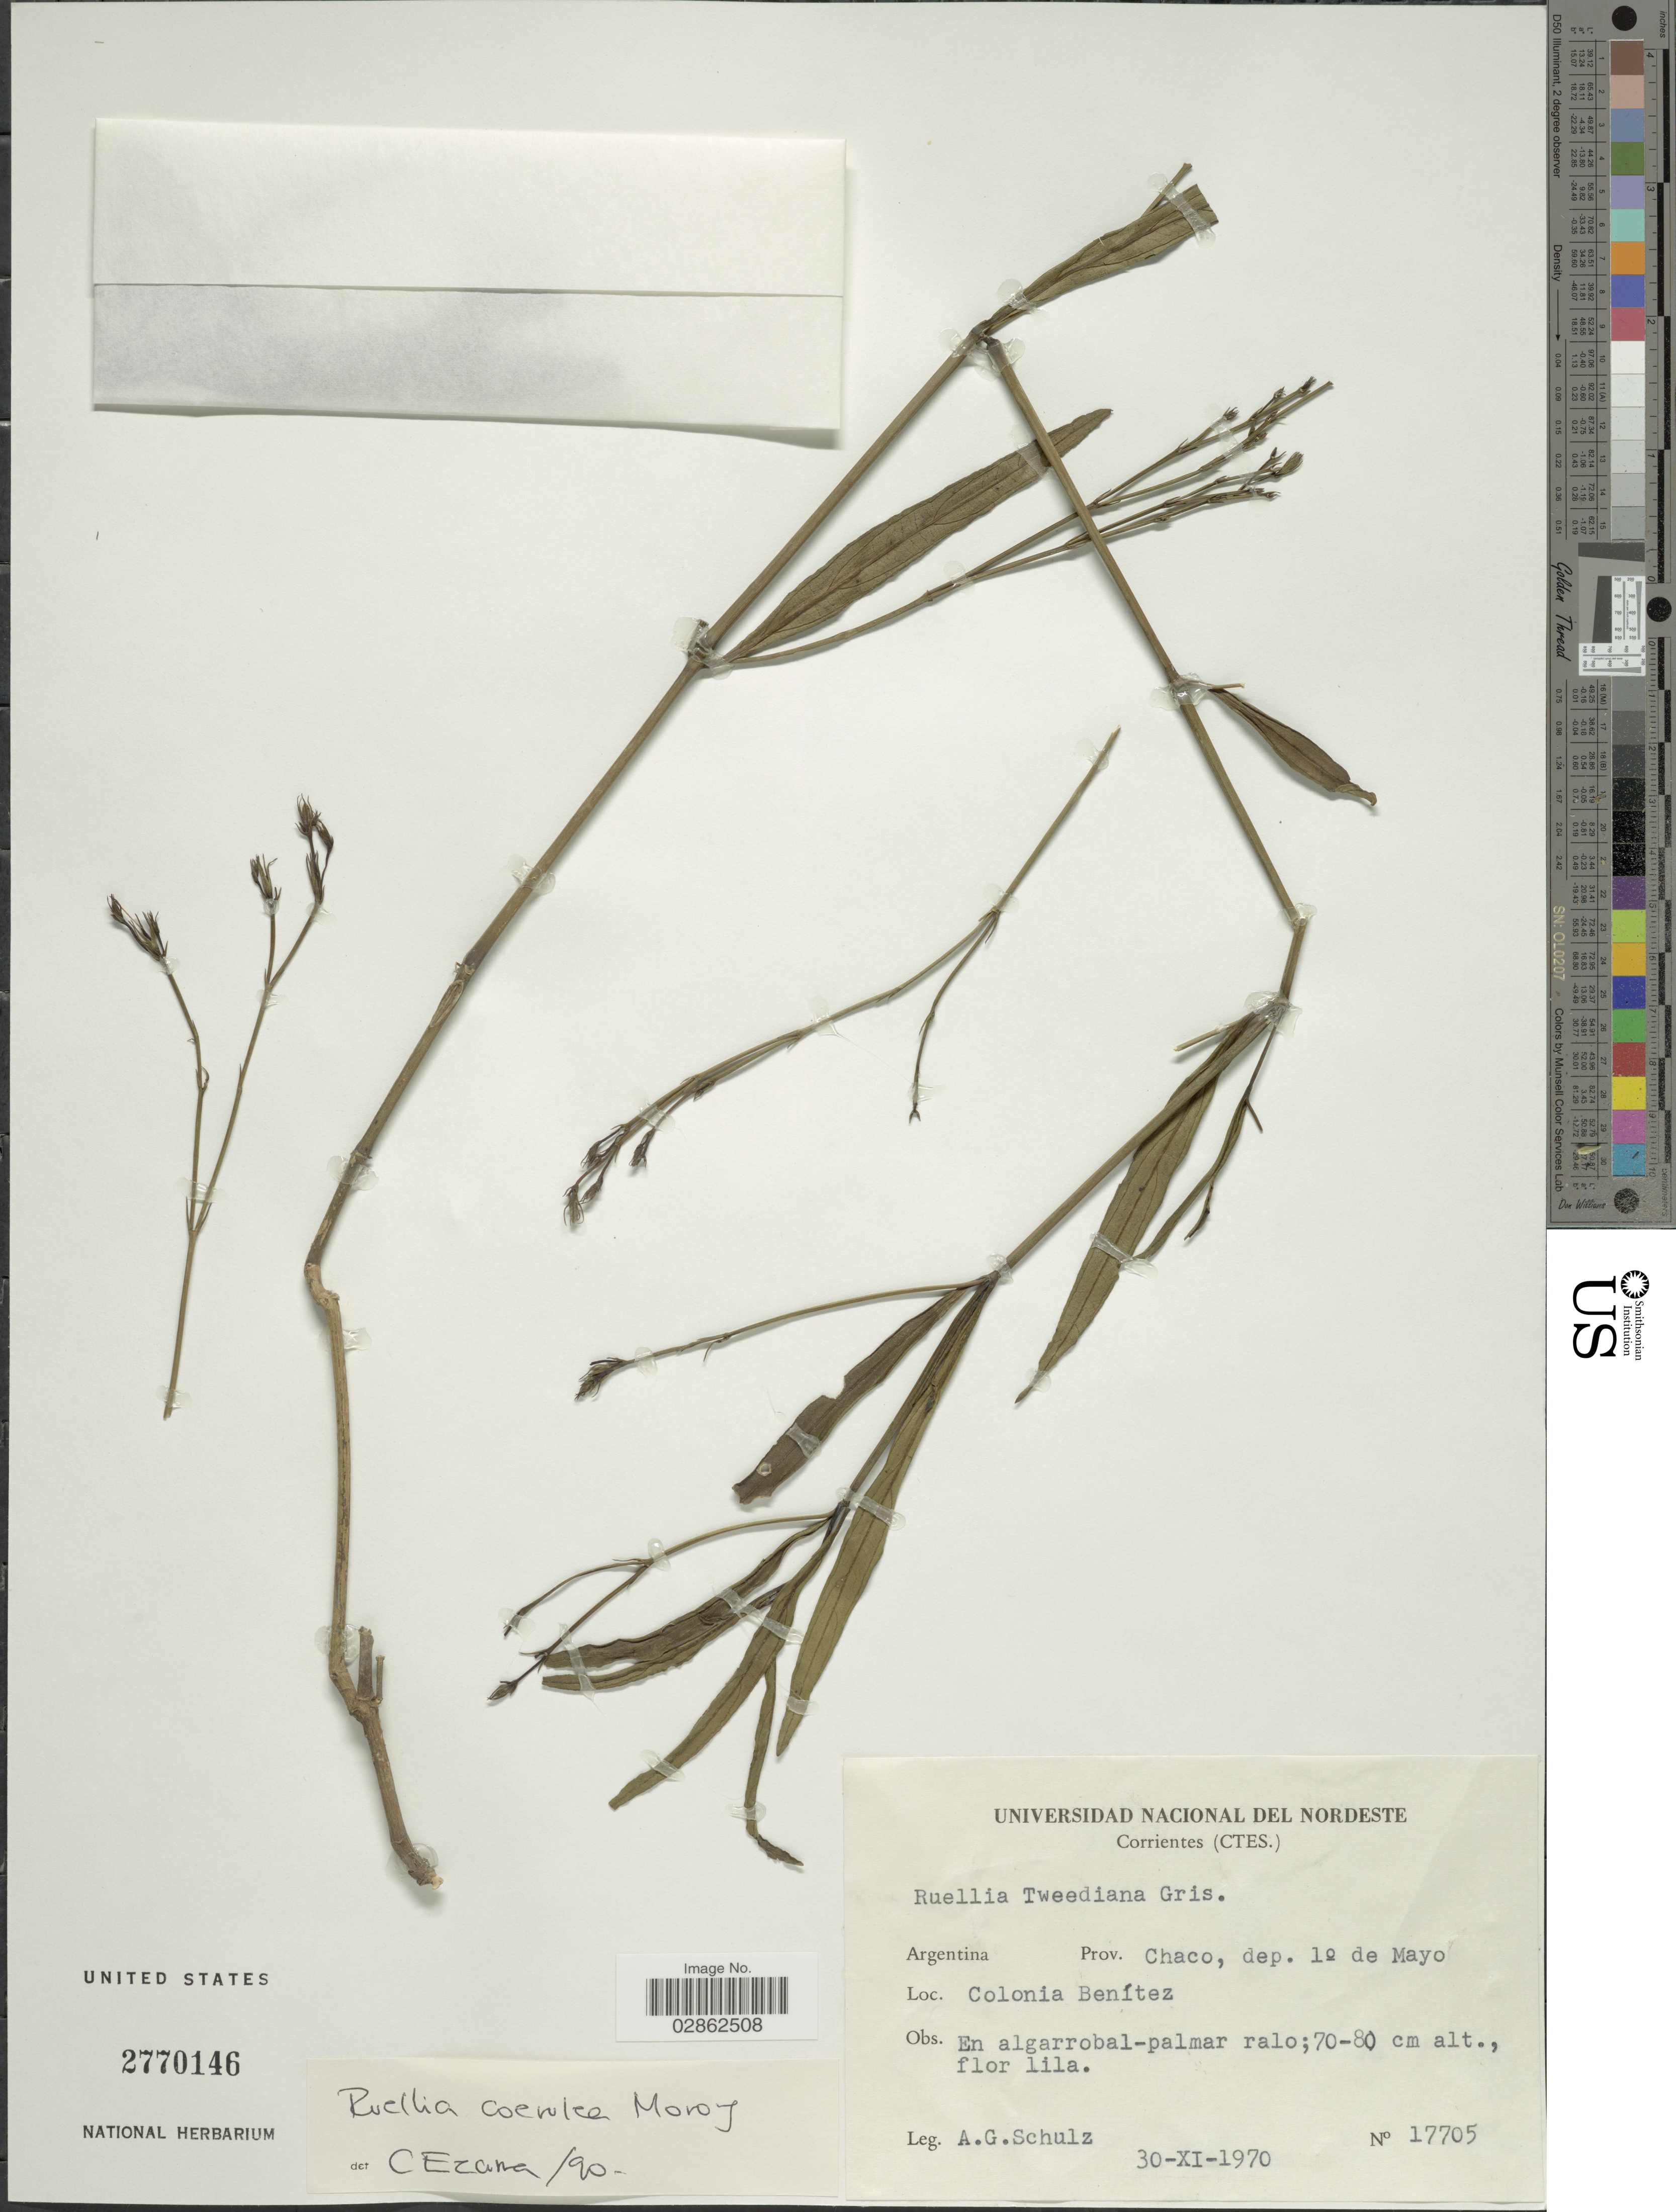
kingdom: Plantae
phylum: Tracheophyta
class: Magnoliopsida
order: Lamiales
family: Acanthaceae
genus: Ruellia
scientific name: Ruellia coerulea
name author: Morong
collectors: A. G. Schulz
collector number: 17705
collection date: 1970-11-30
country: Argentina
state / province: Chaco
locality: Dep. 1º de Mayo. Colonia Benítez.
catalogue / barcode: US 2770146